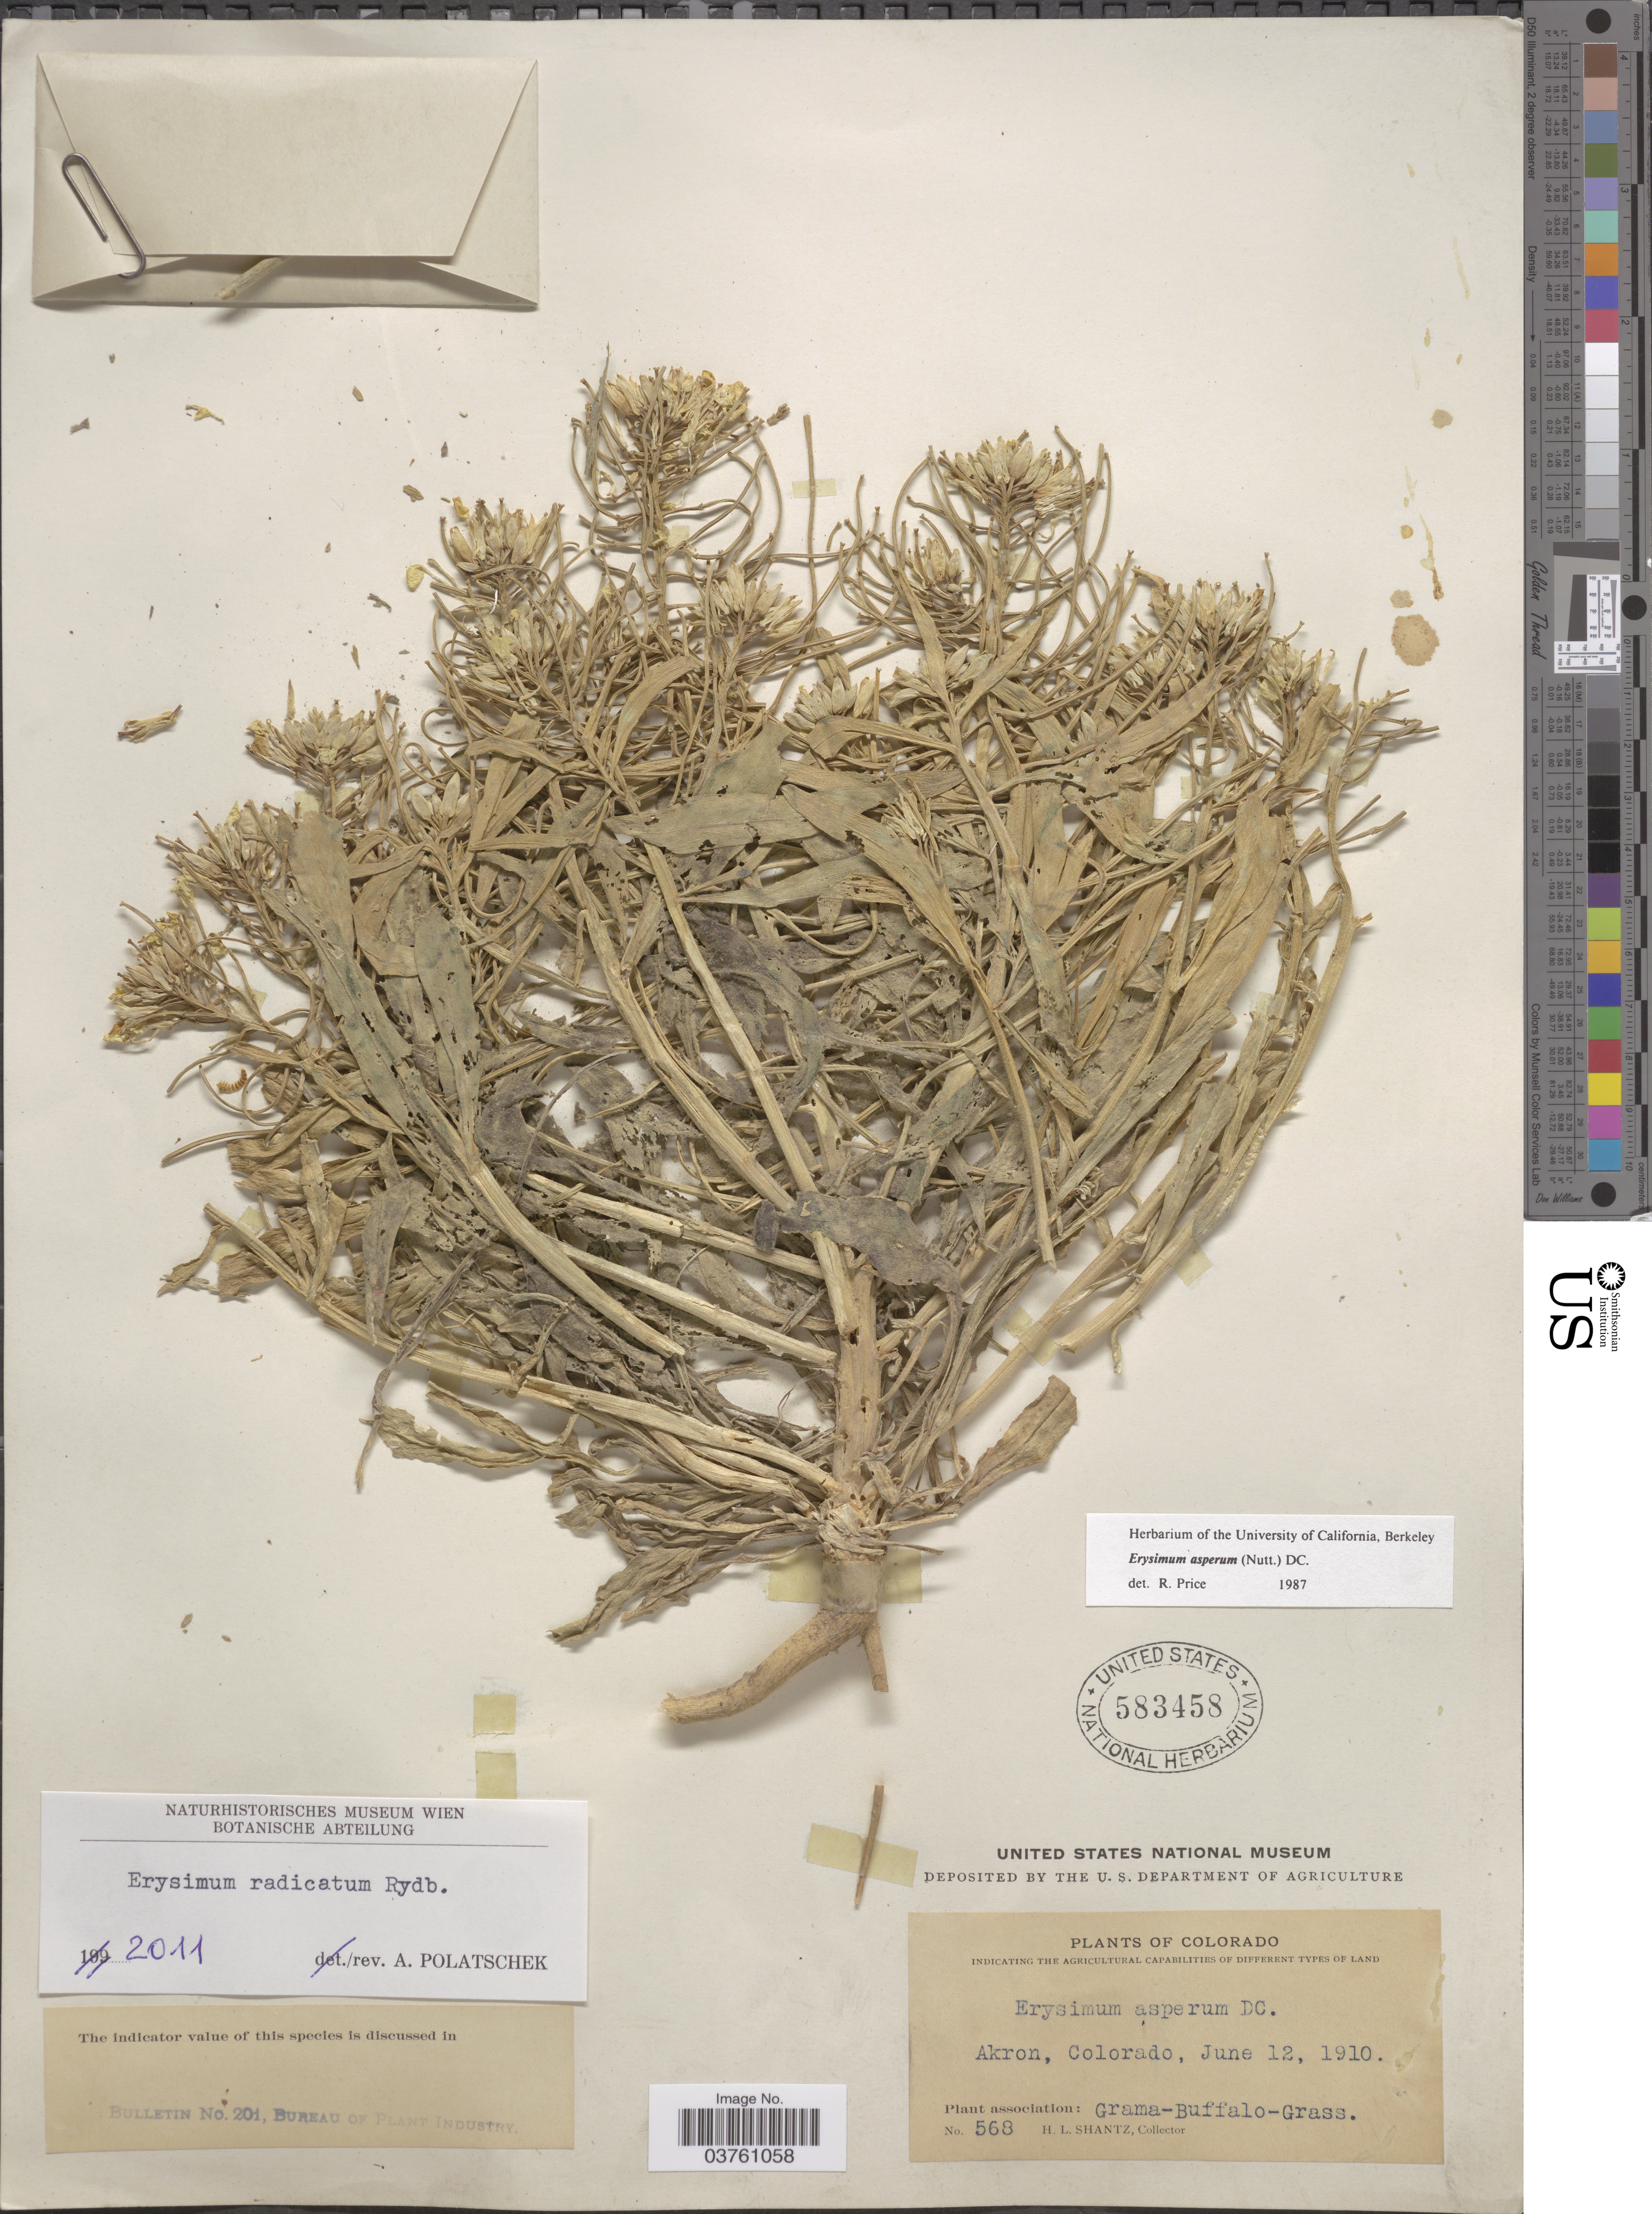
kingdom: Plantae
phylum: Tracheophyta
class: Magnoliopsida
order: Brassicales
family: Brassicaceae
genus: Erysimum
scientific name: Erysimum radicatum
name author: Rydb.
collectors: H. Shantz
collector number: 568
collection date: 1910-06-12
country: United States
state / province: Colorado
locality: Akron.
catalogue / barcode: US 583458